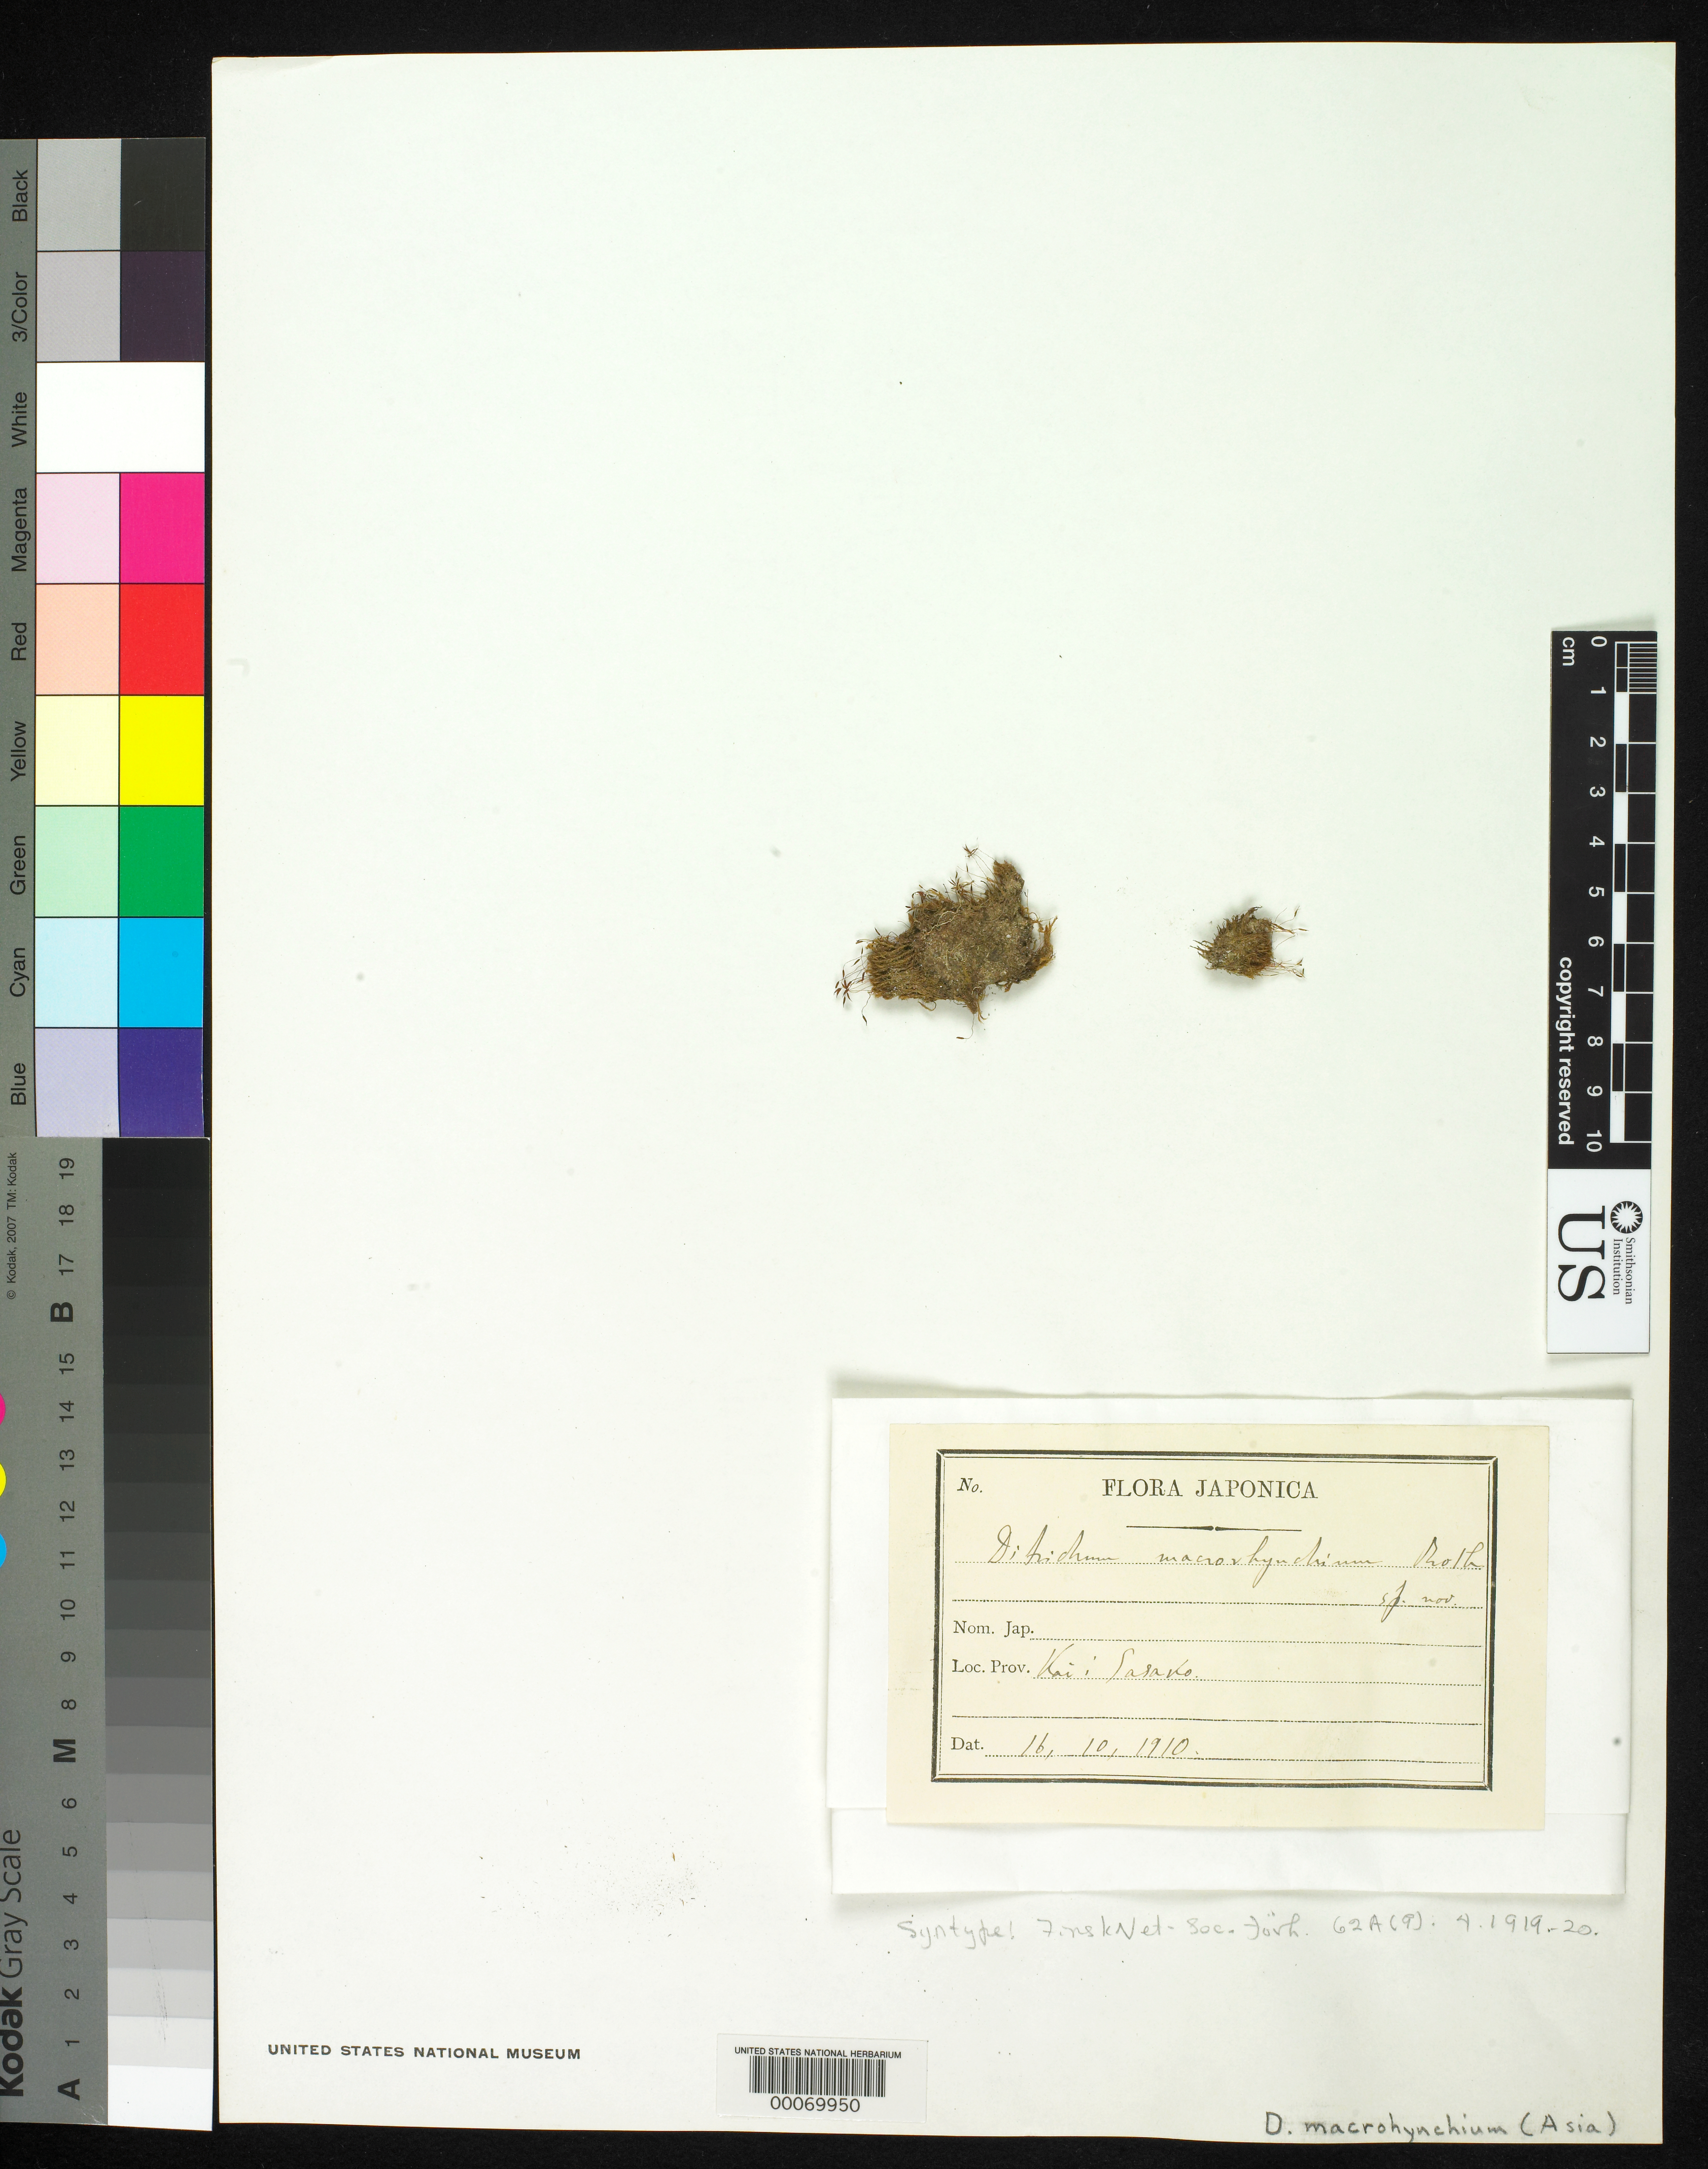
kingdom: Plantae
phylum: Bryophyta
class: Bryopsida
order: Dicranales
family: Ditrichaceae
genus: Ditrichum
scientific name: Ditrichum macrorhynchium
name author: Broth.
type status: Syntype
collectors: K. Sakurai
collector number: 478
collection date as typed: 16 Oct 1910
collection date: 1910-10-16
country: Japan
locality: Prov. Kai, Mt. Sasako.